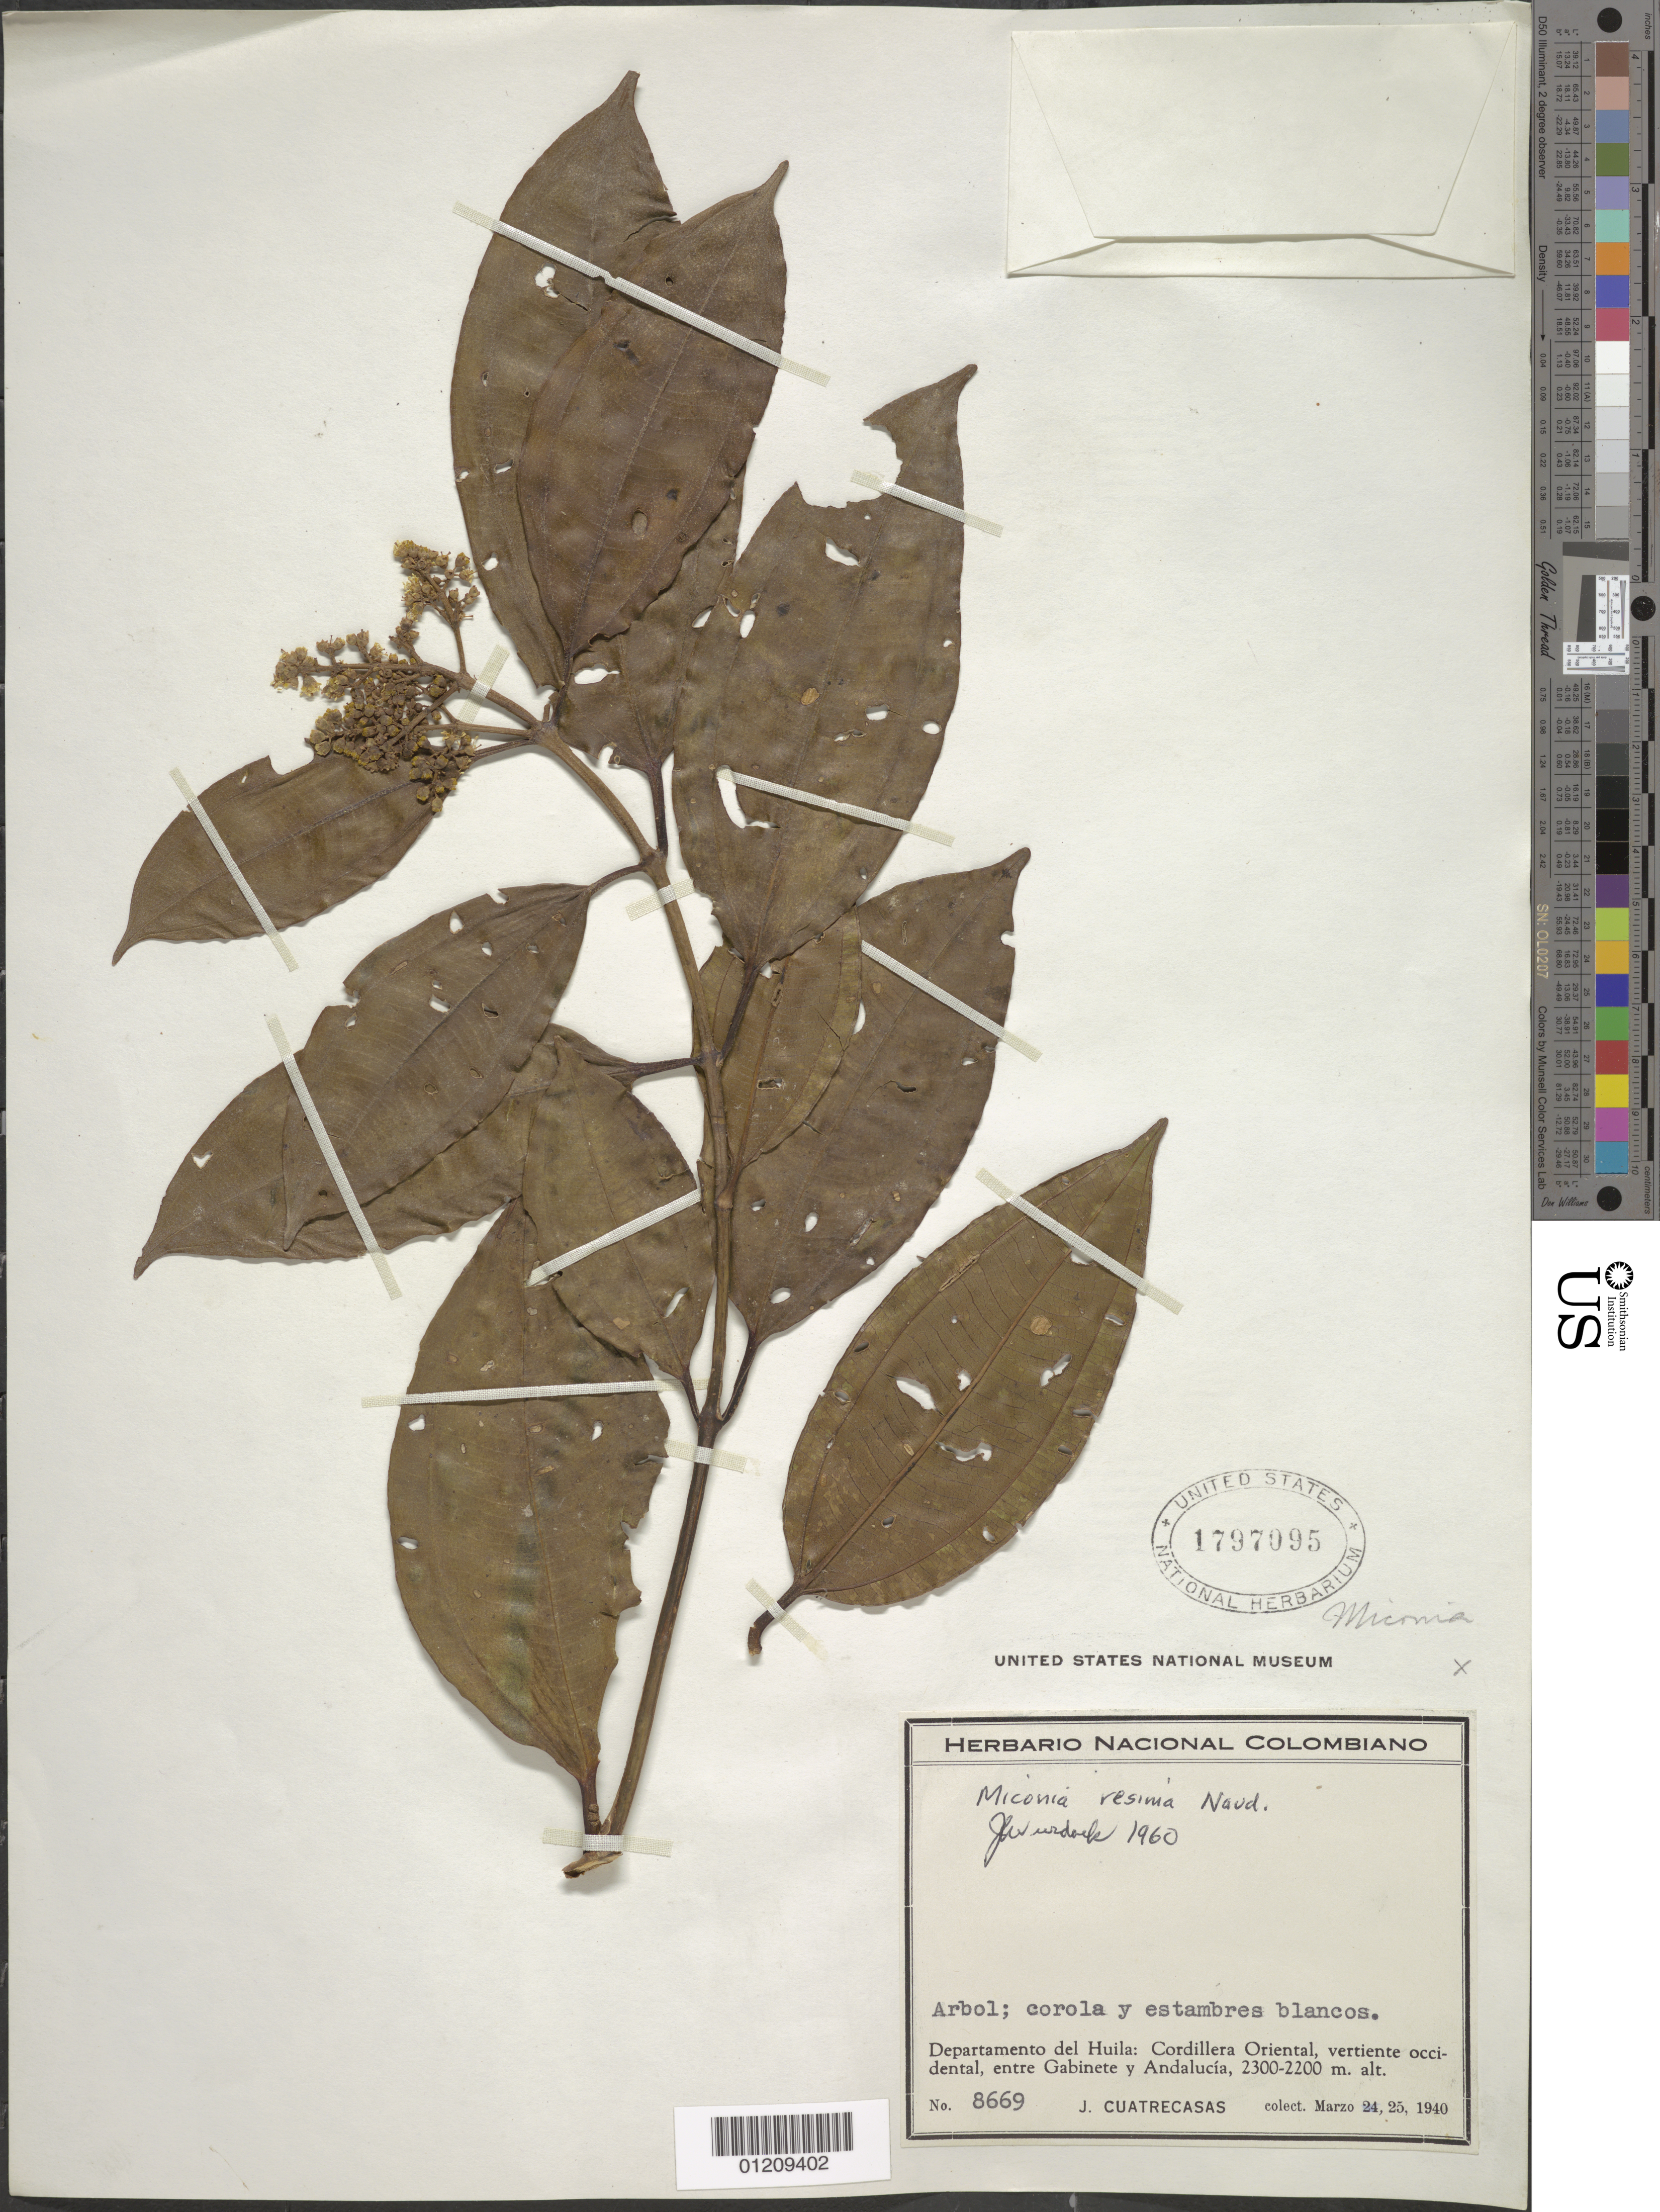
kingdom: Plantae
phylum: Tracheophyta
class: Magnoliopsida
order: Myrtales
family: Melastomataceae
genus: Miconia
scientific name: Miconia resima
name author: Naudin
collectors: J. Cuatrecasas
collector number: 8669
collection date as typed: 25 Mar 1940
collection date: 1940-03-25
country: Colombia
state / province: Huila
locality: Cordillera Oriental, Vertiente Occidental, entre Gabinete & Andalucia.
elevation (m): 2200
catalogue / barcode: US 1797095